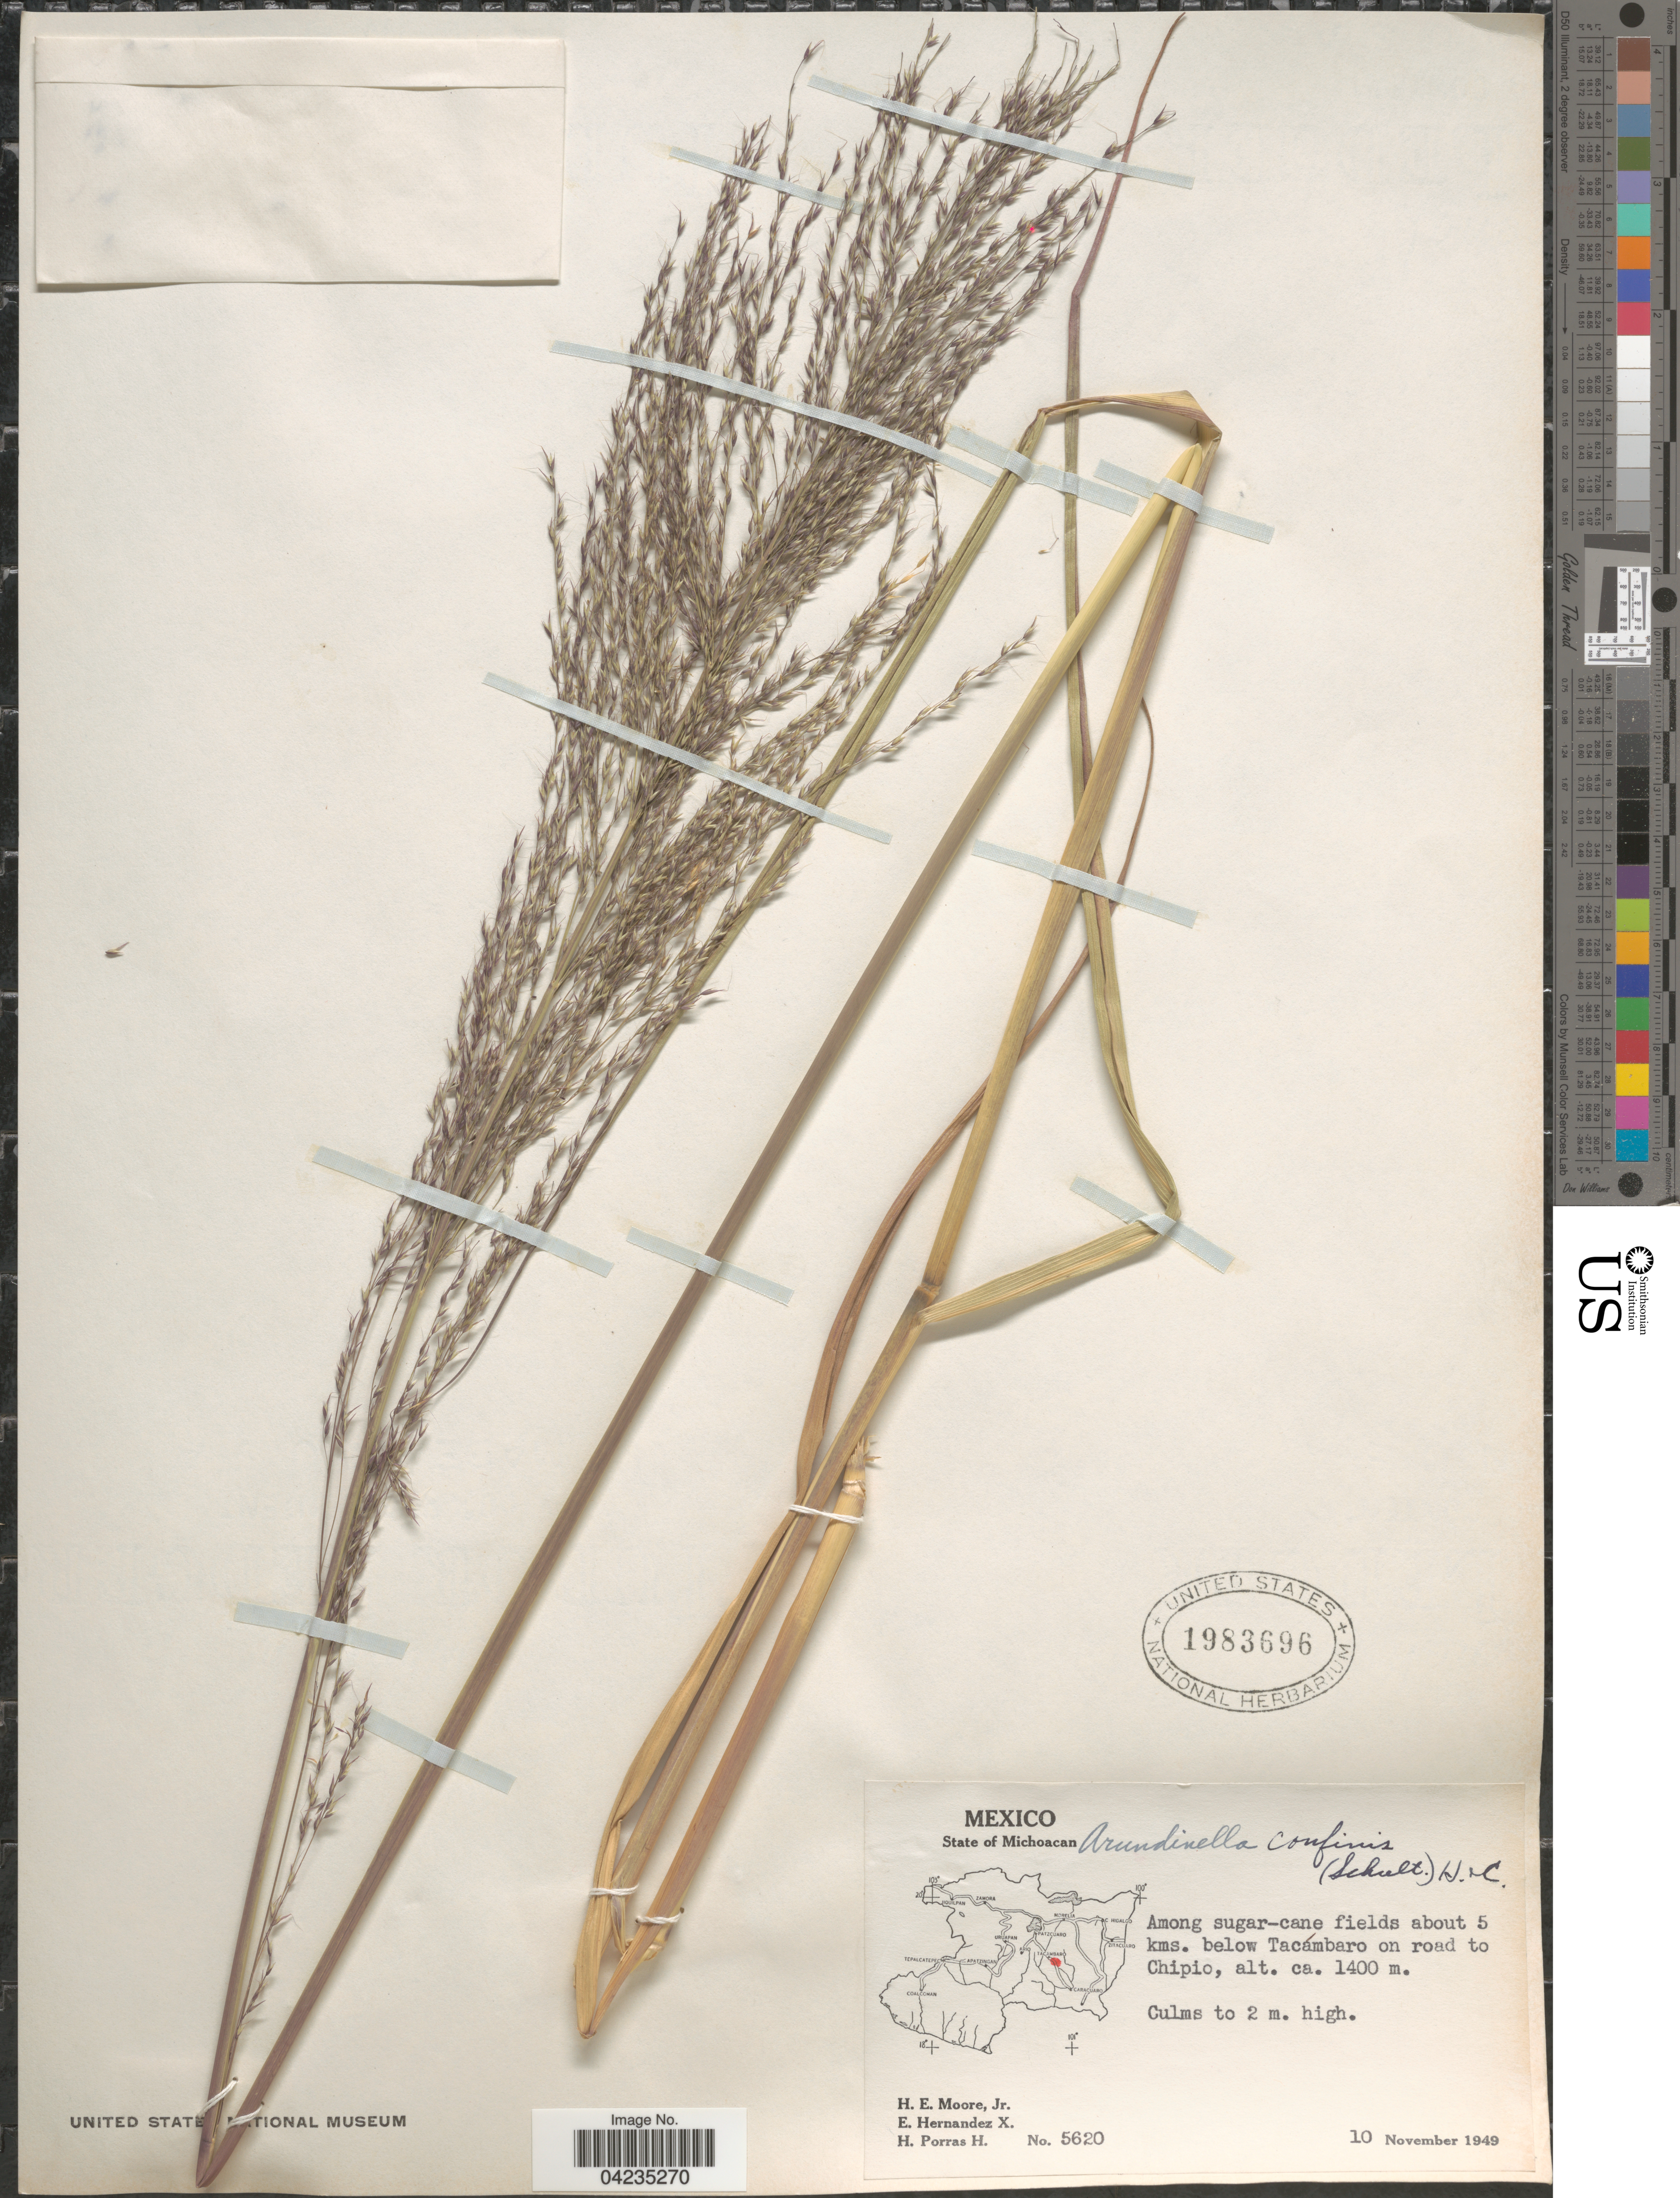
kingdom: Plantae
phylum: Tracheophyta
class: Liliopsida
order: Poales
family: Poaceae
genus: Arundinella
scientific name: Arundinella hispida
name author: (Humb. & Bonpl. ex Willd.) Kuntze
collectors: H. Moore, E. Hernandez X. & H. Porras-H.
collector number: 5620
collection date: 1949-11-10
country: Mexico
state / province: Michoacán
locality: Among sugar-cane fields about 5 kms. below Tacámbaro on road to Chipio.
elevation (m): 1400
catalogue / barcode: US 1983696